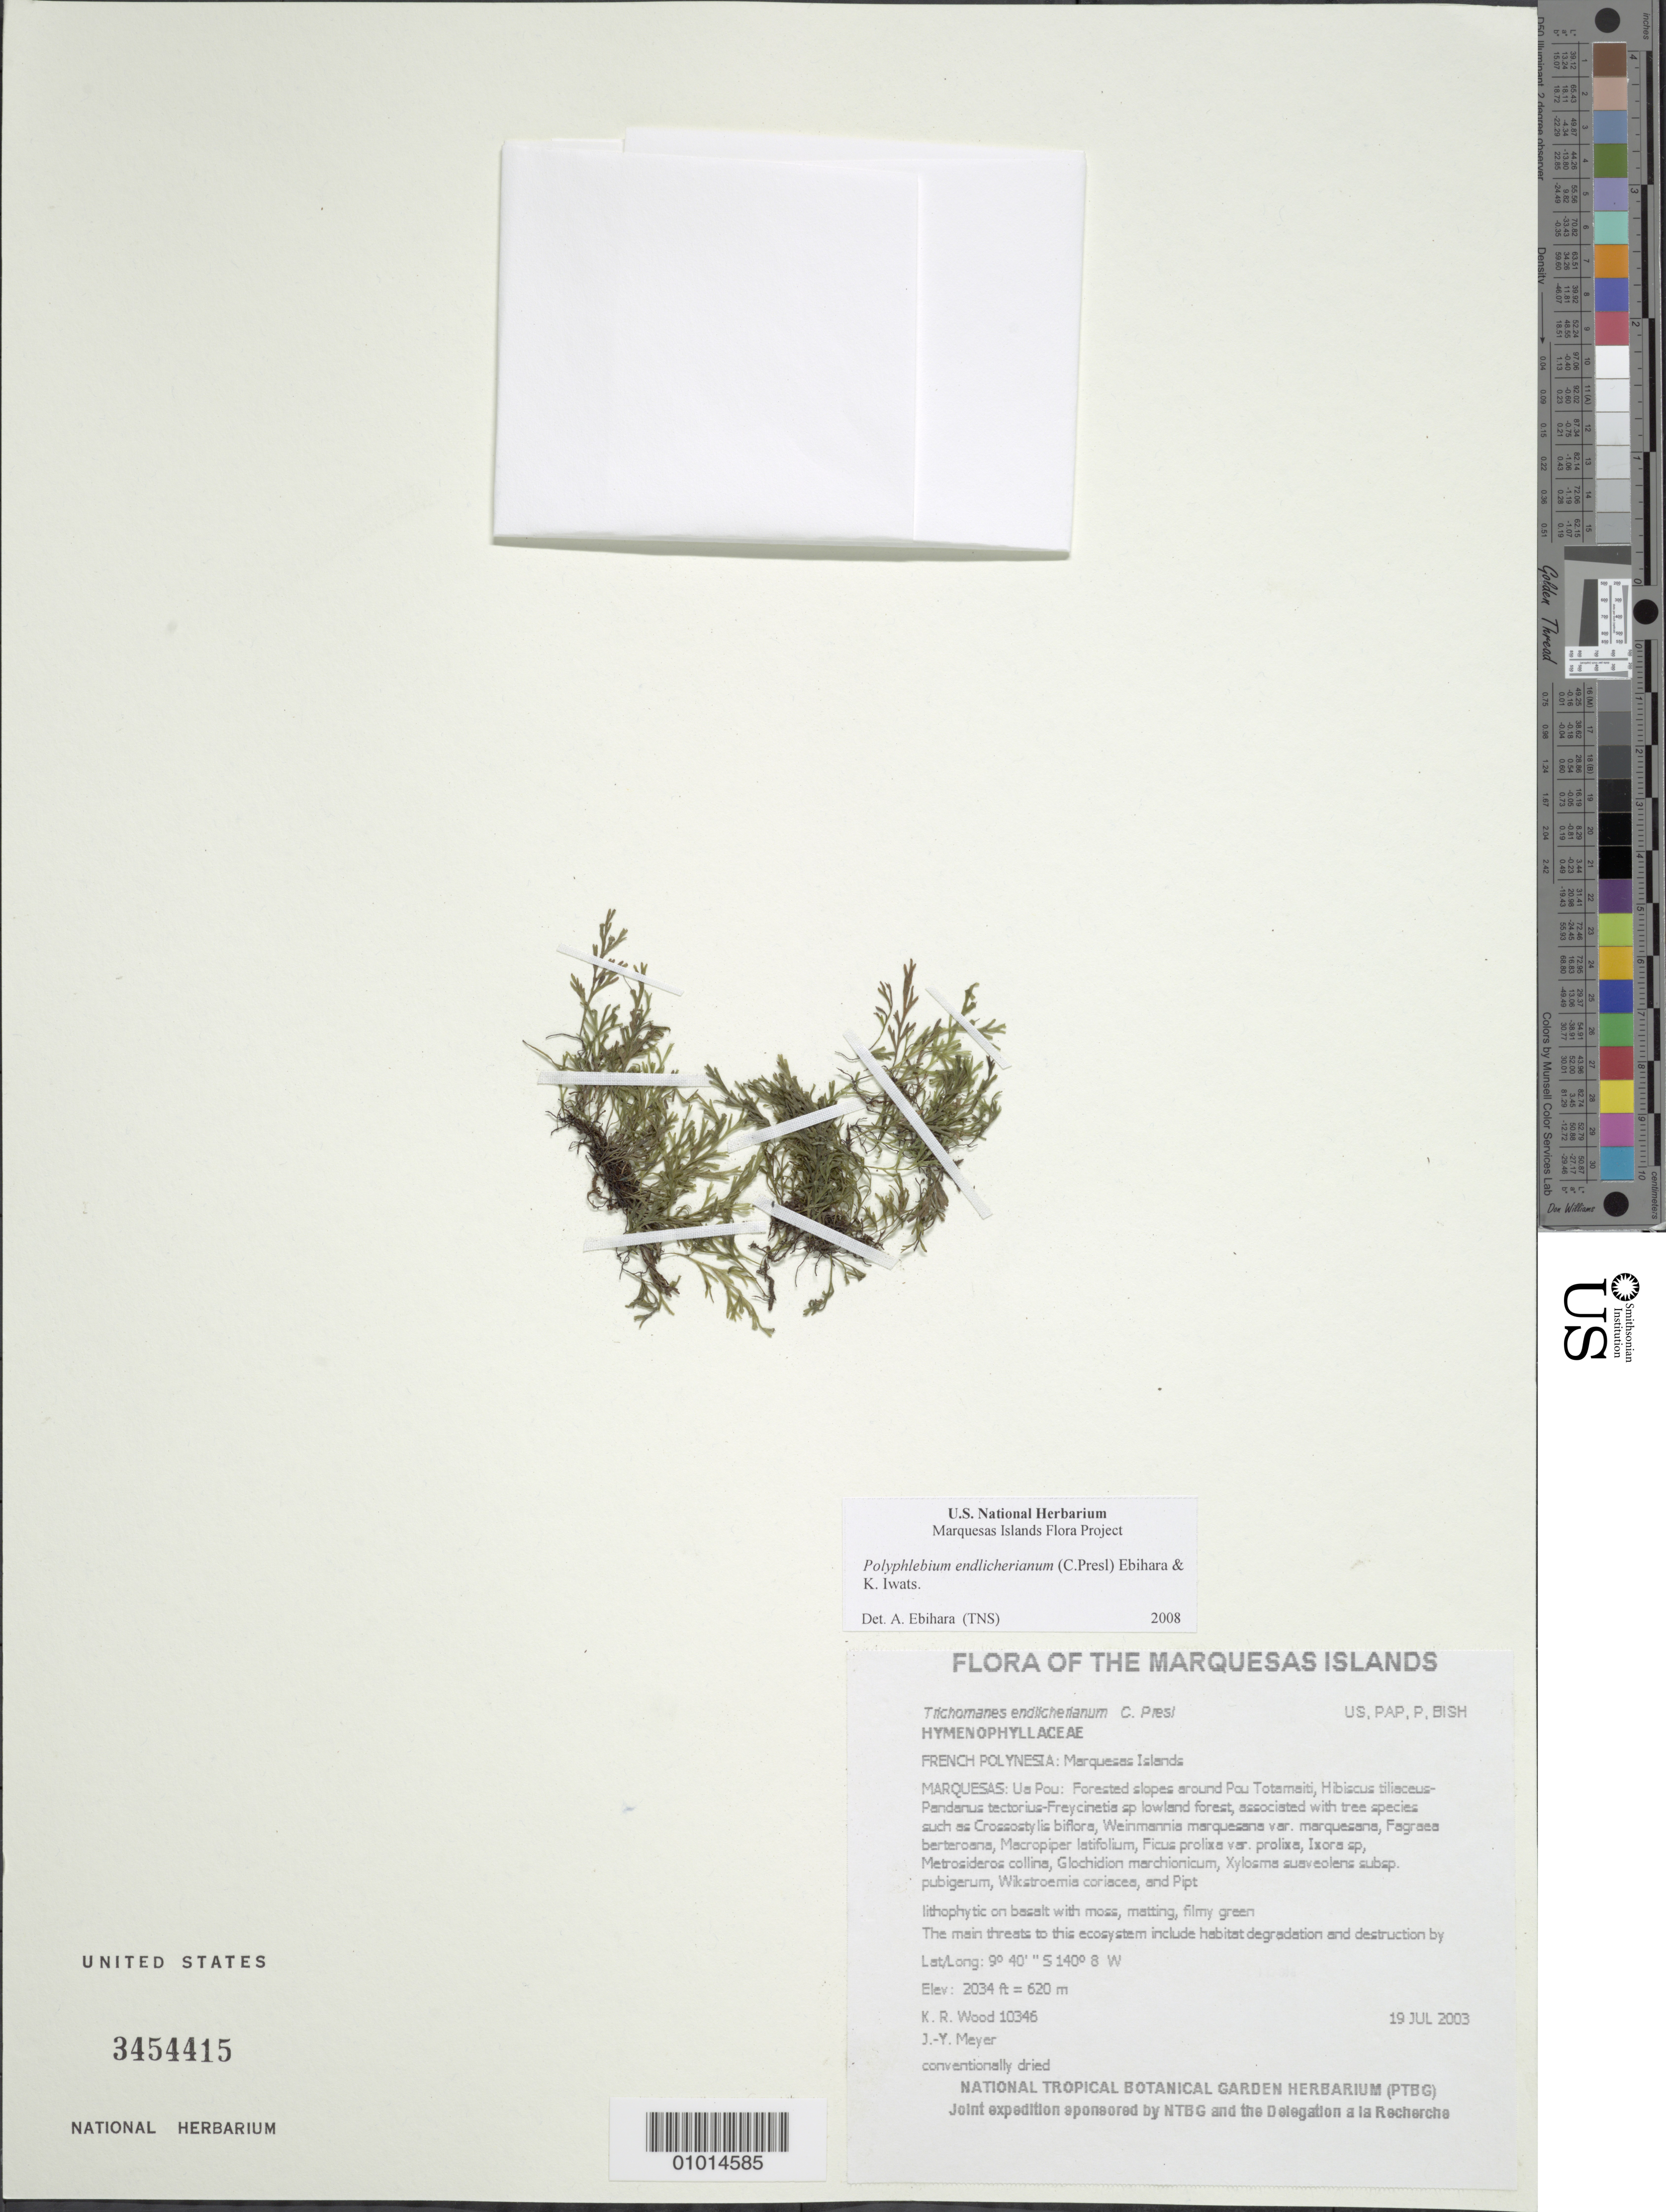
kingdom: Plantae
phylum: Tracheophyta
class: Polypodiopsida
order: Hymenophyllales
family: Hymenophyllaceae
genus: Polyphlebium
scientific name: Polyphlebium endlicherianum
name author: (C. Presl) Ebihara & K. Iwats.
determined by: Ebihara, A.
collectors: K. R. Wood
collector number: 10346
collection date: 2003-07-19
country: French Polynesia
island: Ua Pou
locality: Forested slopes around Pou Totamaiti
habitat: Hibiscus tiliaceus-Pandanus tectorius-Freycinetia sp lowland forest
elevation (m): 620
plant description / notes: The main threats to this ecosystem include habitat degradation and destruction by feral pigs, catastrophic extinction through environmental events, predation by rats that eat seeds, competition with non-native plant taxa such as Ageratum conyzoides, Emili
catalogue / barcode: US 3454415